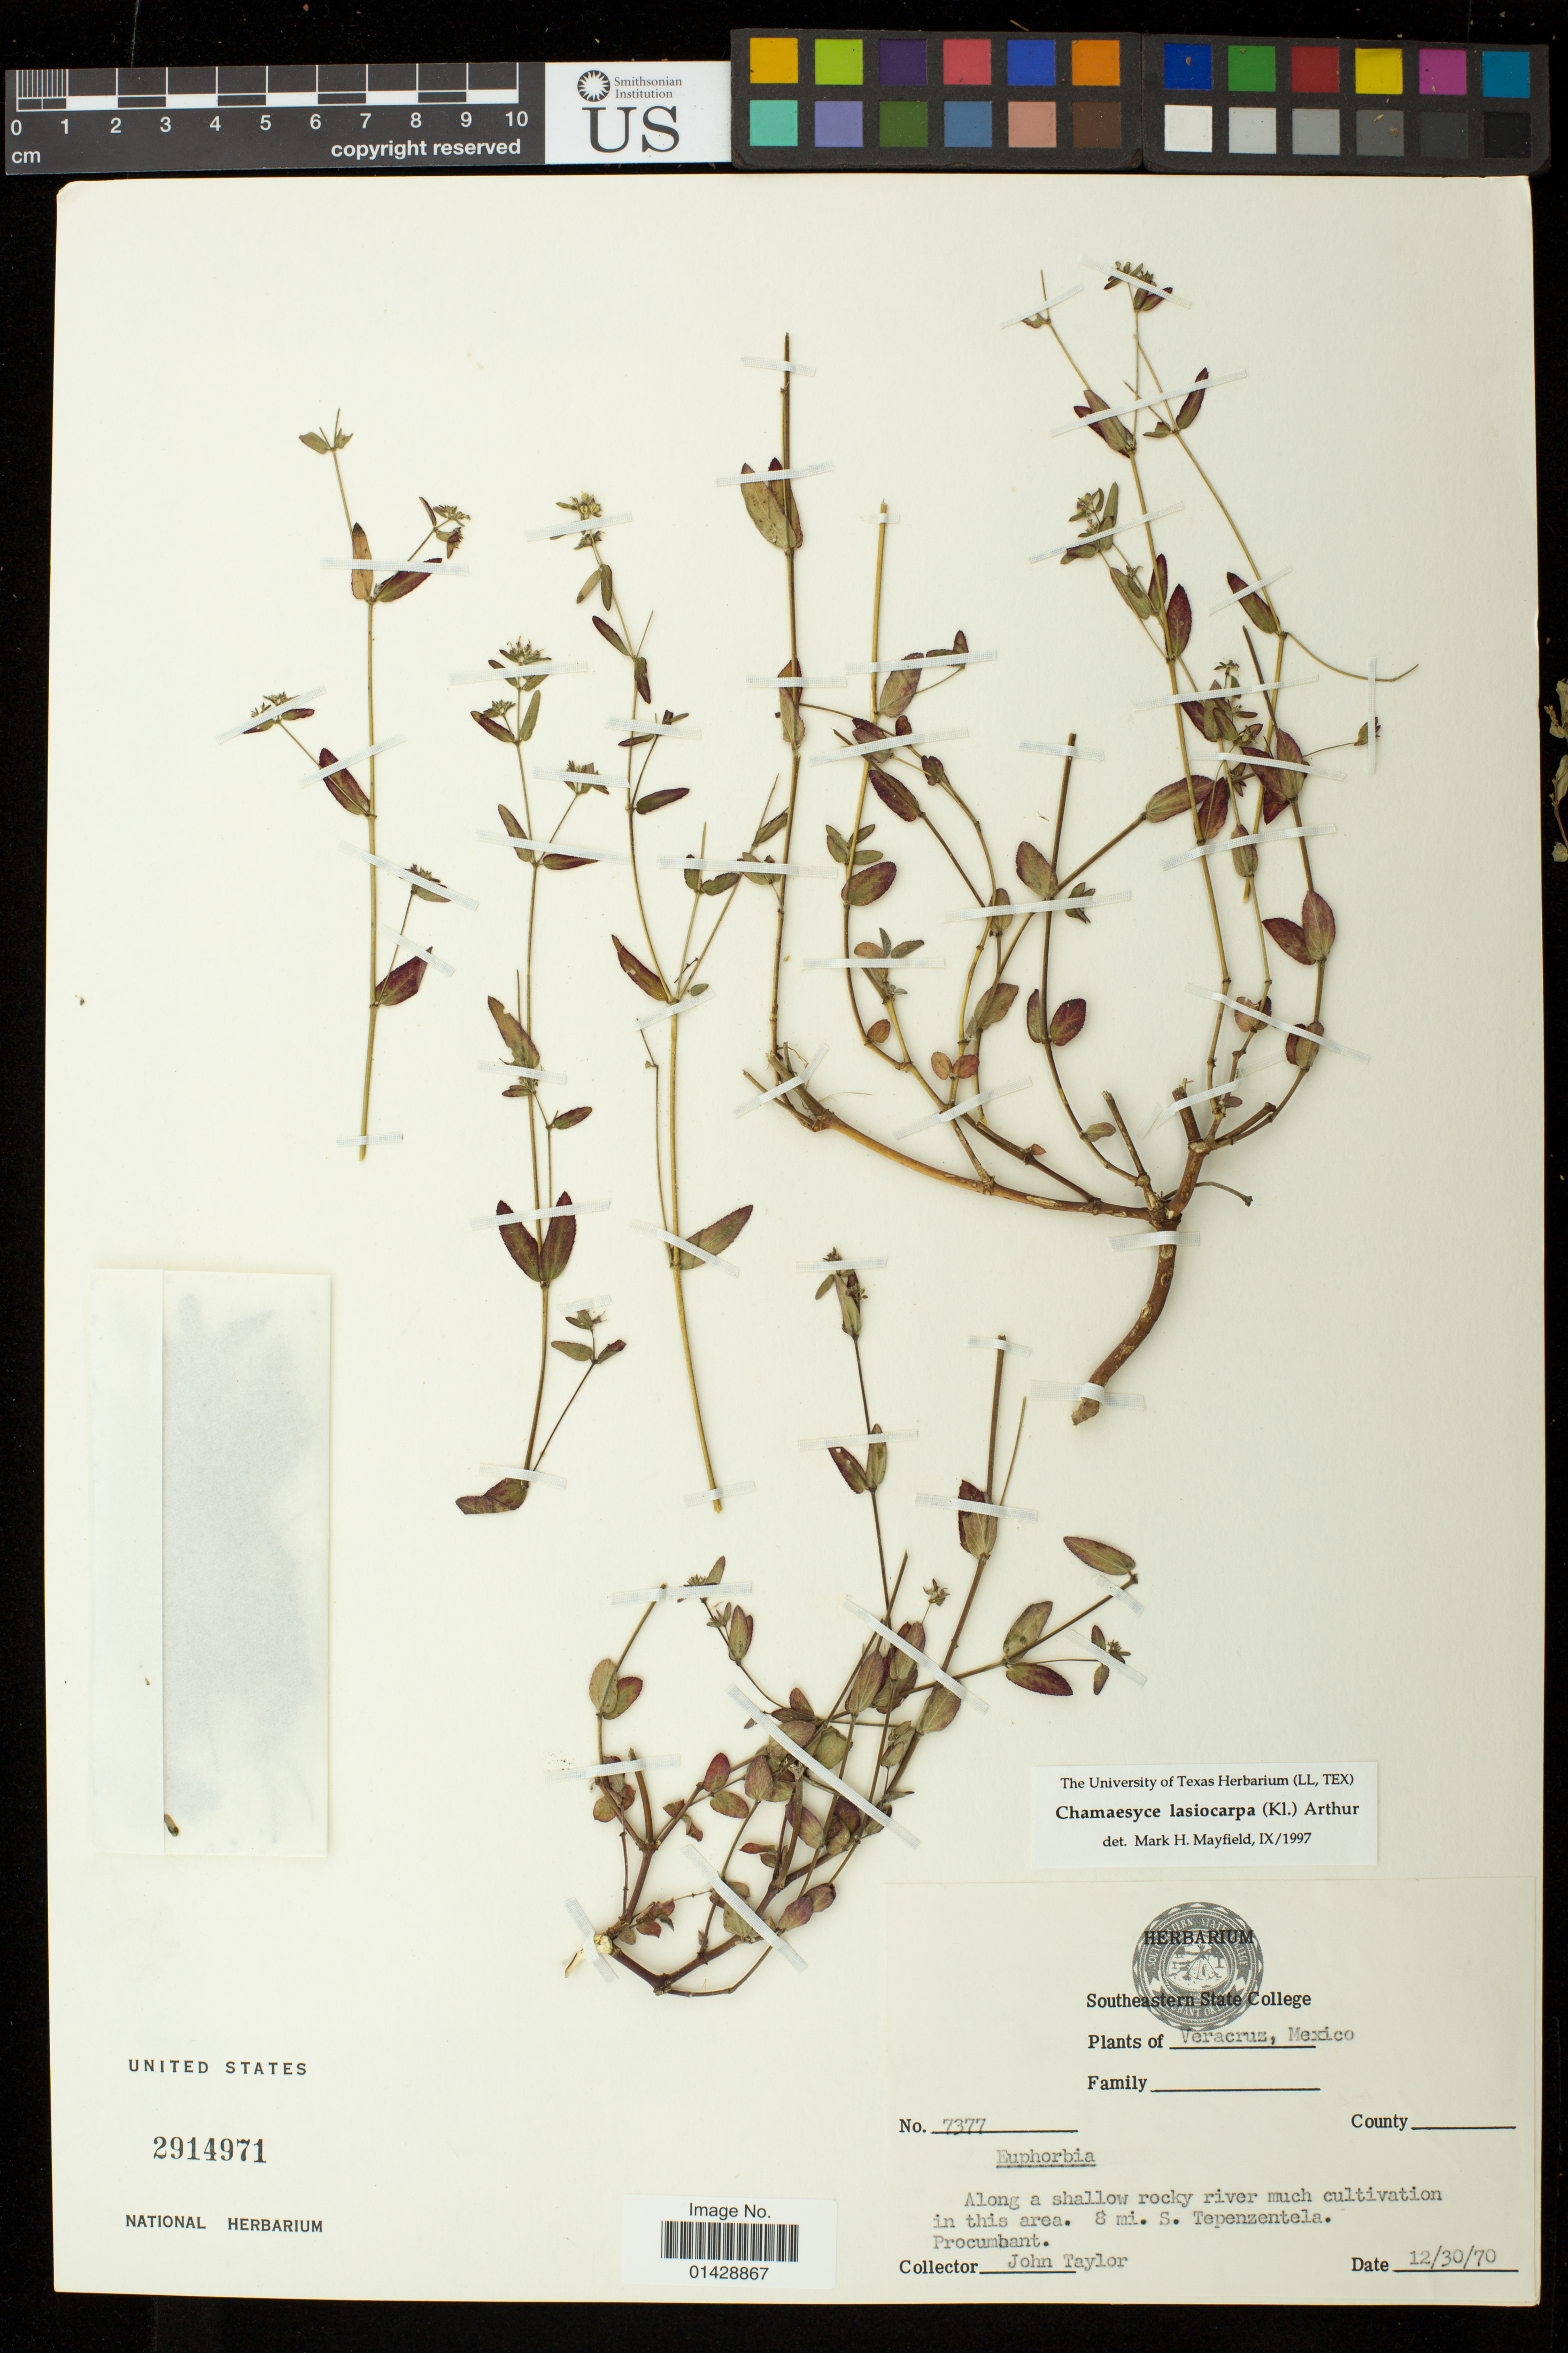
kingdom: Plantae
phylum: Tracheophyta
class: Magnoliopsida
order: Malpighiales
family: Euphorbiaceae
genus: Euphorbia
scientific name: Euphorbia lasiocarpa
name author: Klotzsch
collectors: J. Taylor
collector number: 7377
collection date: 1970-12-30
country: Mexico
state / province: Veracruz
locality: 8 mi. S. Tepenzentela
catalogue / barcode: US 2914971